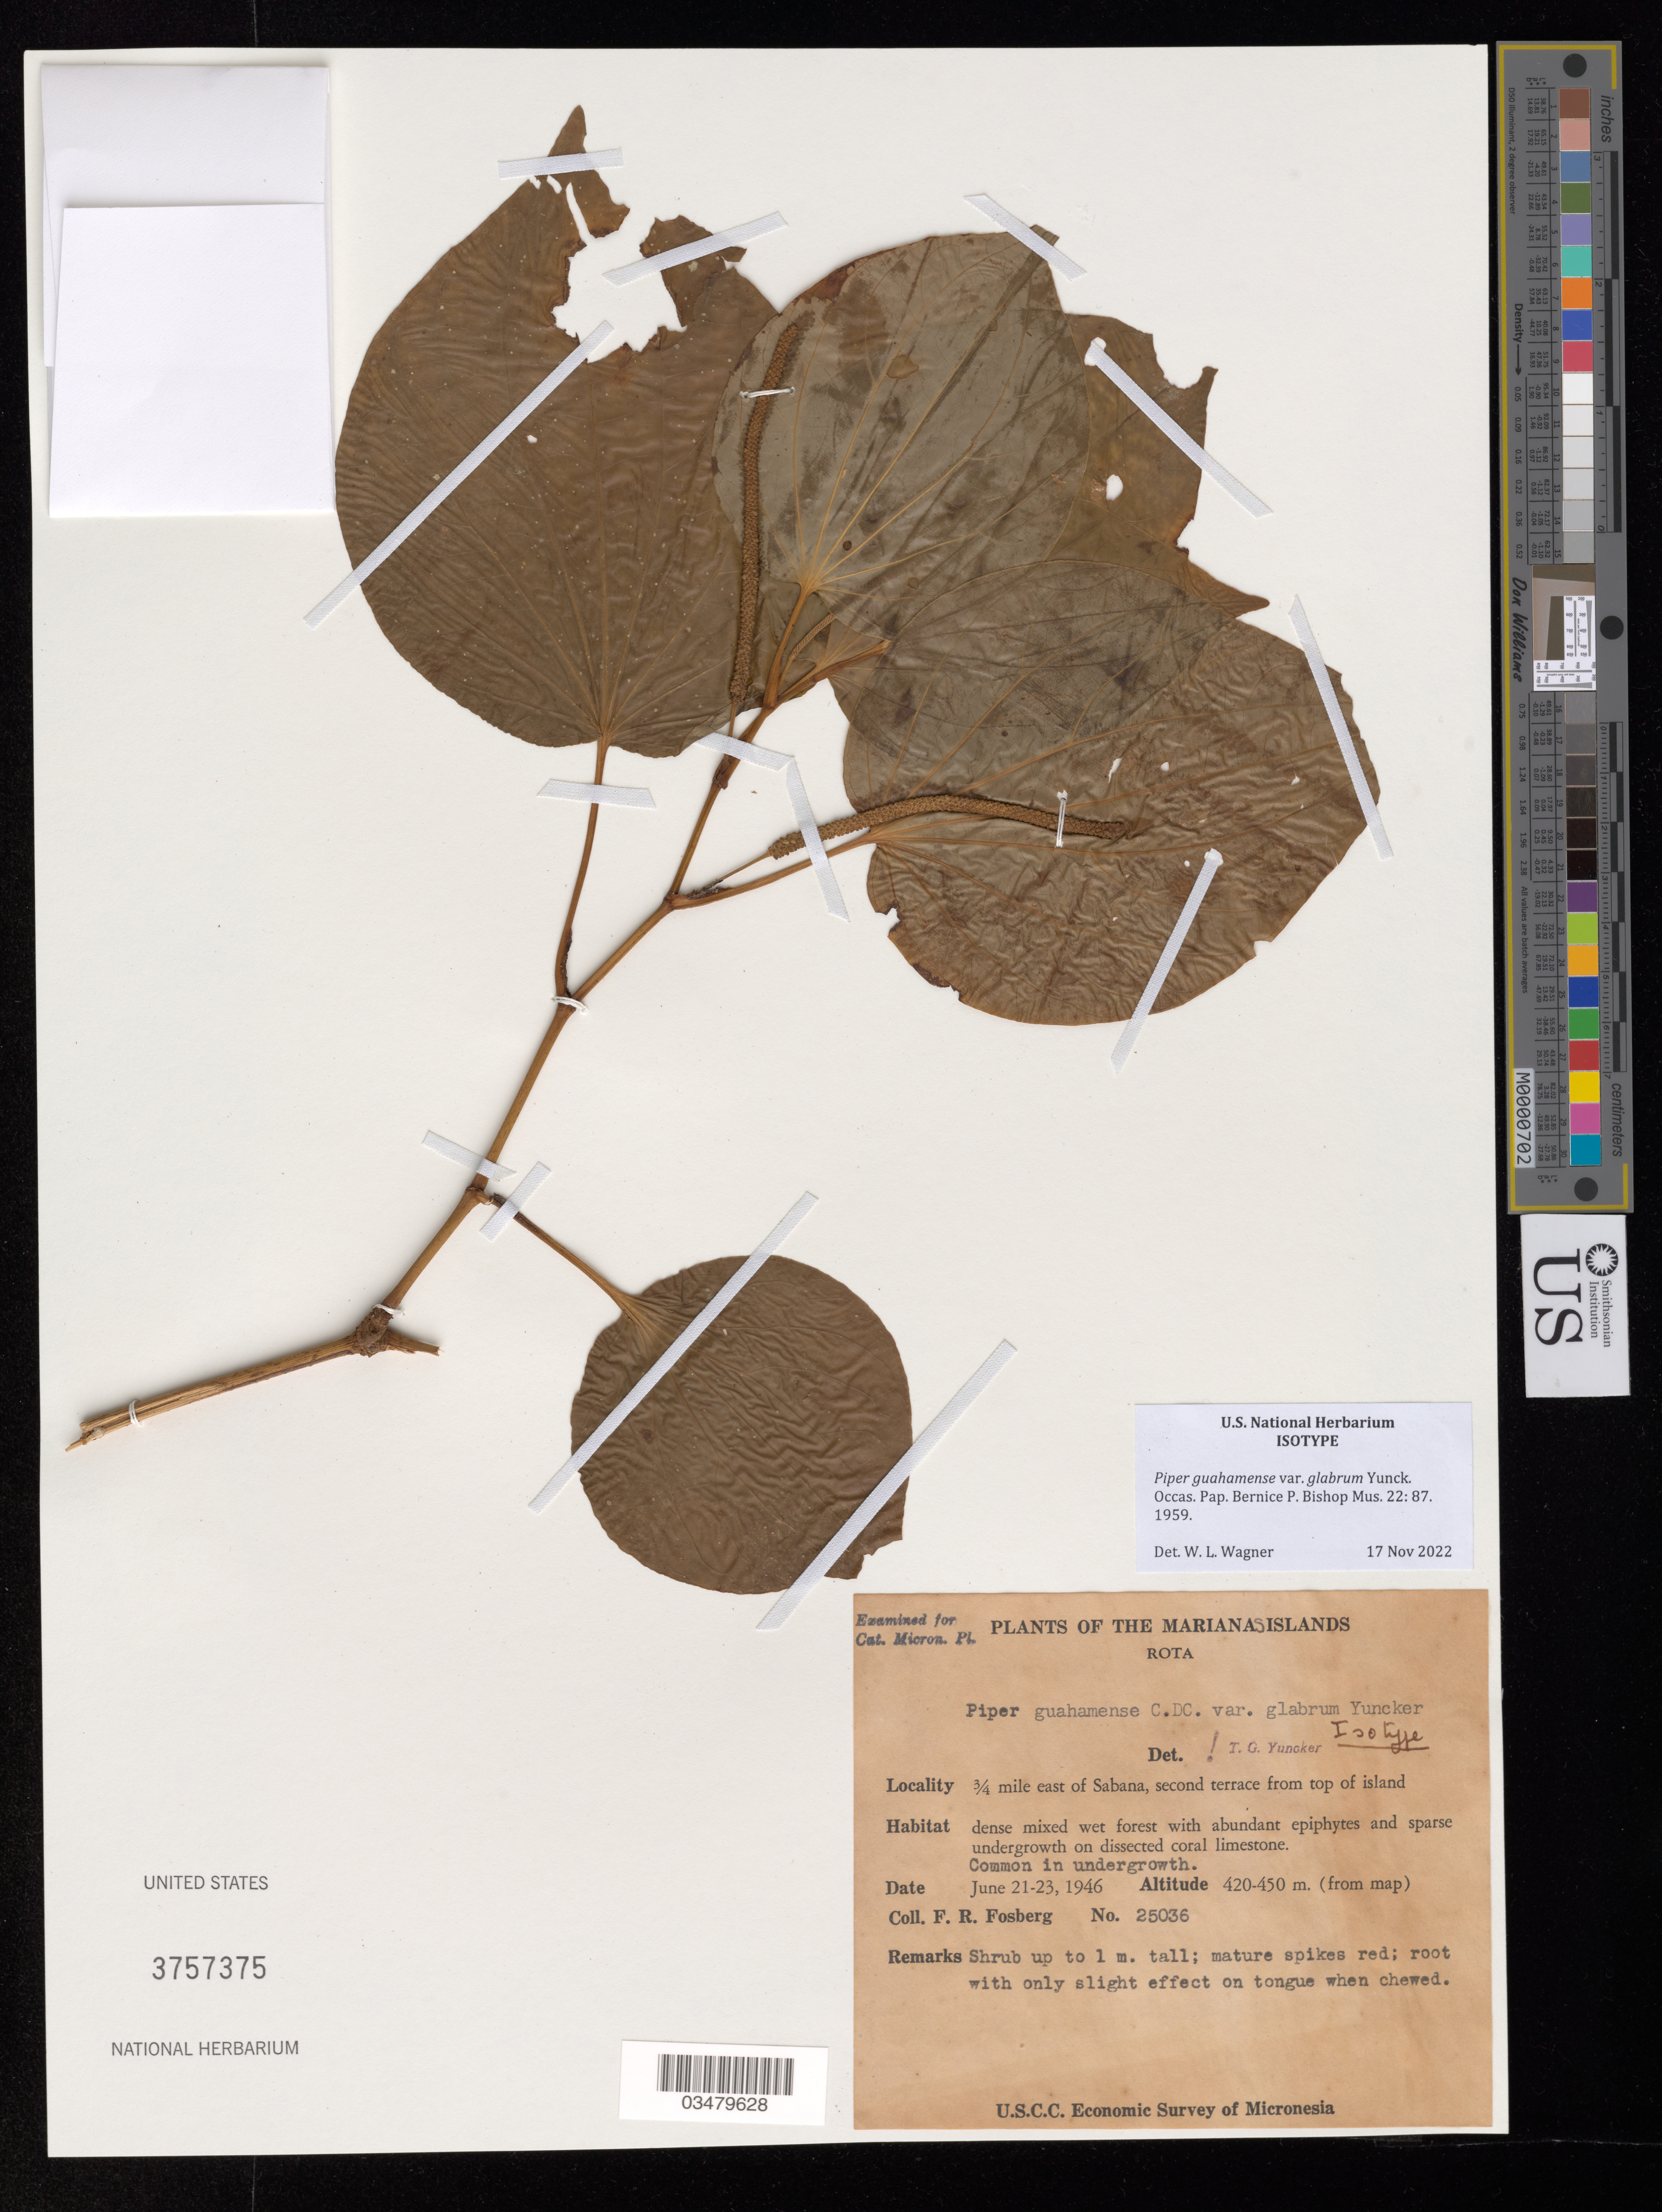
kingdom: Plantae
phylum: Tracheophyta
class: Magnoliopsida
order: Piperales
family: Piperaceae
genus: Piper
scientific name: Piper guahamense var. glabrum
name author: Yunck.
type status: Isotype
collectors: F. R. Fosberg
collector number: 25036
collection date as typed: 21 Jun 1946 to 23 Jun 1946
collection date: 1946-06-21/1946-06-23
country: Northern Mariana Islands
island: Rota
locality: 3/4 mi E of Sabana, second terrace from top of island.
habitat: Dense mixed wet forest with abundant epiphytes and sparse undergrowth on dissected coral limestone.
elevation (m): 420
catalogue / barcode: US 3757375